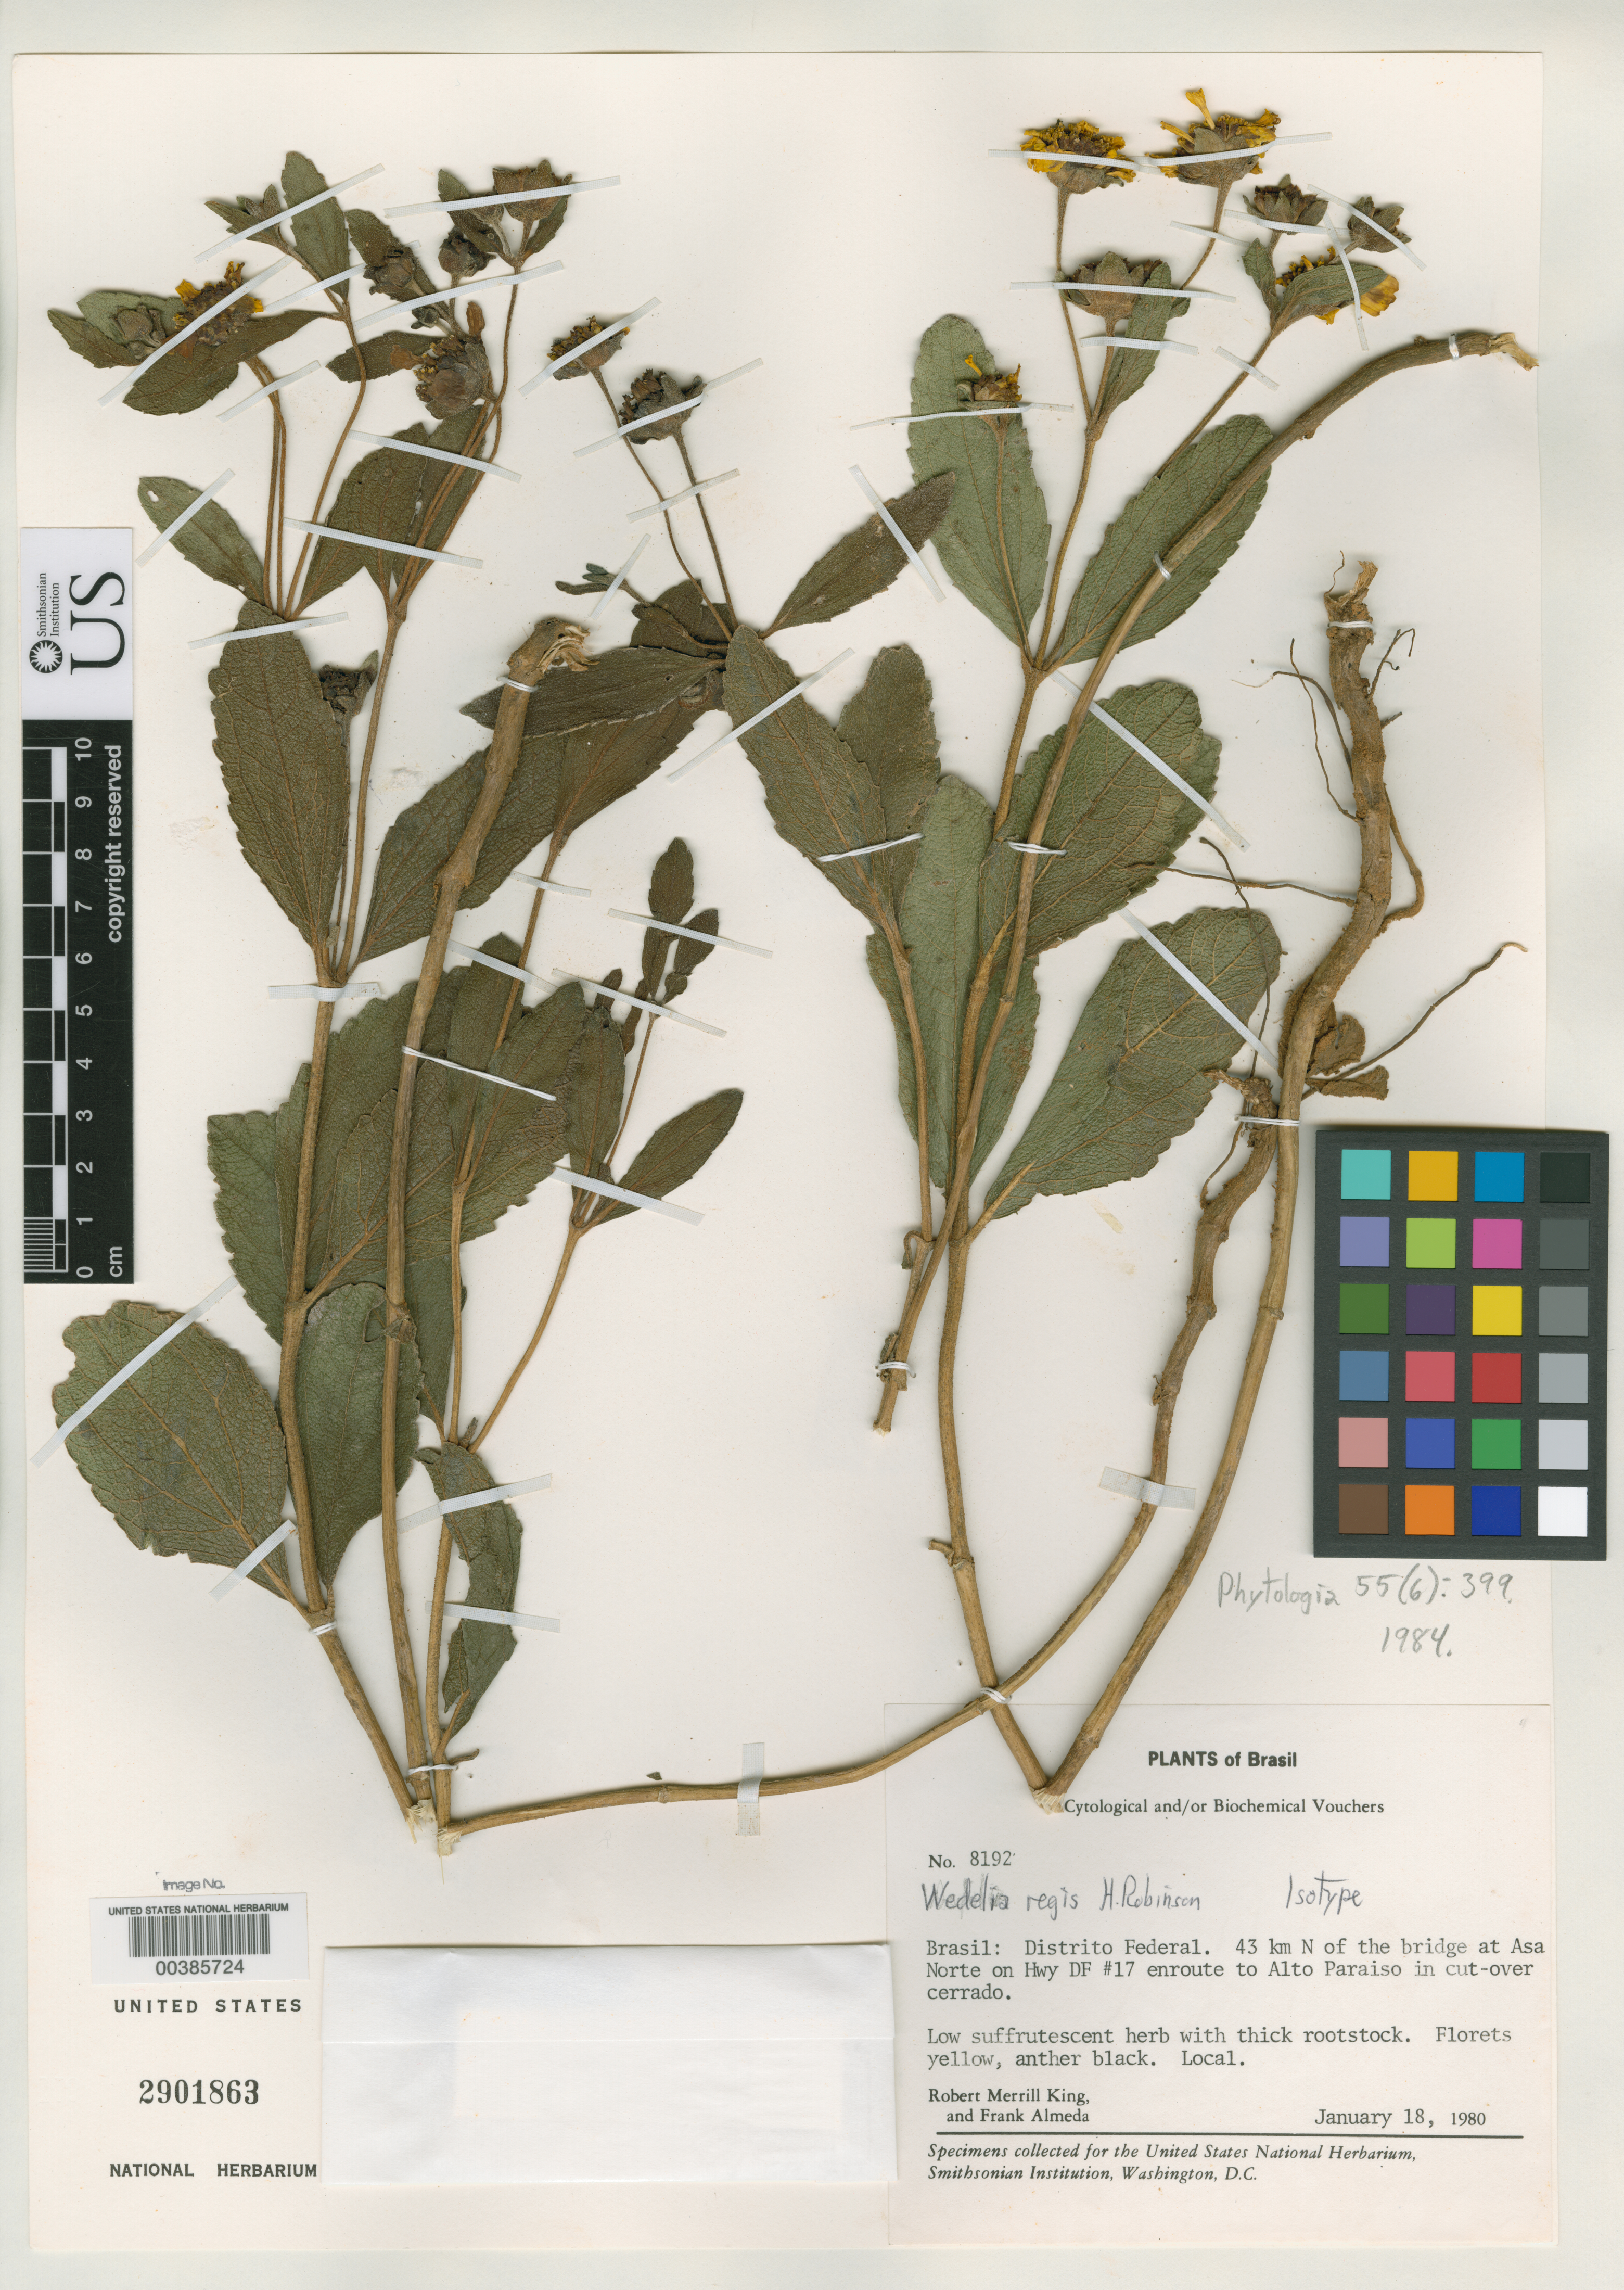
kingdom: Plantae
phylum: Tracheophyta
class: Magnoliopsida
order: Asterales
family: Asteraceae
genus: Wedelia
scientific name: Wedelia regis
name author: H. Rob.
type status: Isotype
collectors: R. M. King & F. Almeda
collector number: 8192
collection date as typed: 18 Jan 1980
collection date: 1980-01-18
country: Brazil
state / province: Distrito Federal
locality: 43 km N of the bridge at Asa Norte on Hwy DF #17.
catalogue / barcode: US 2901863